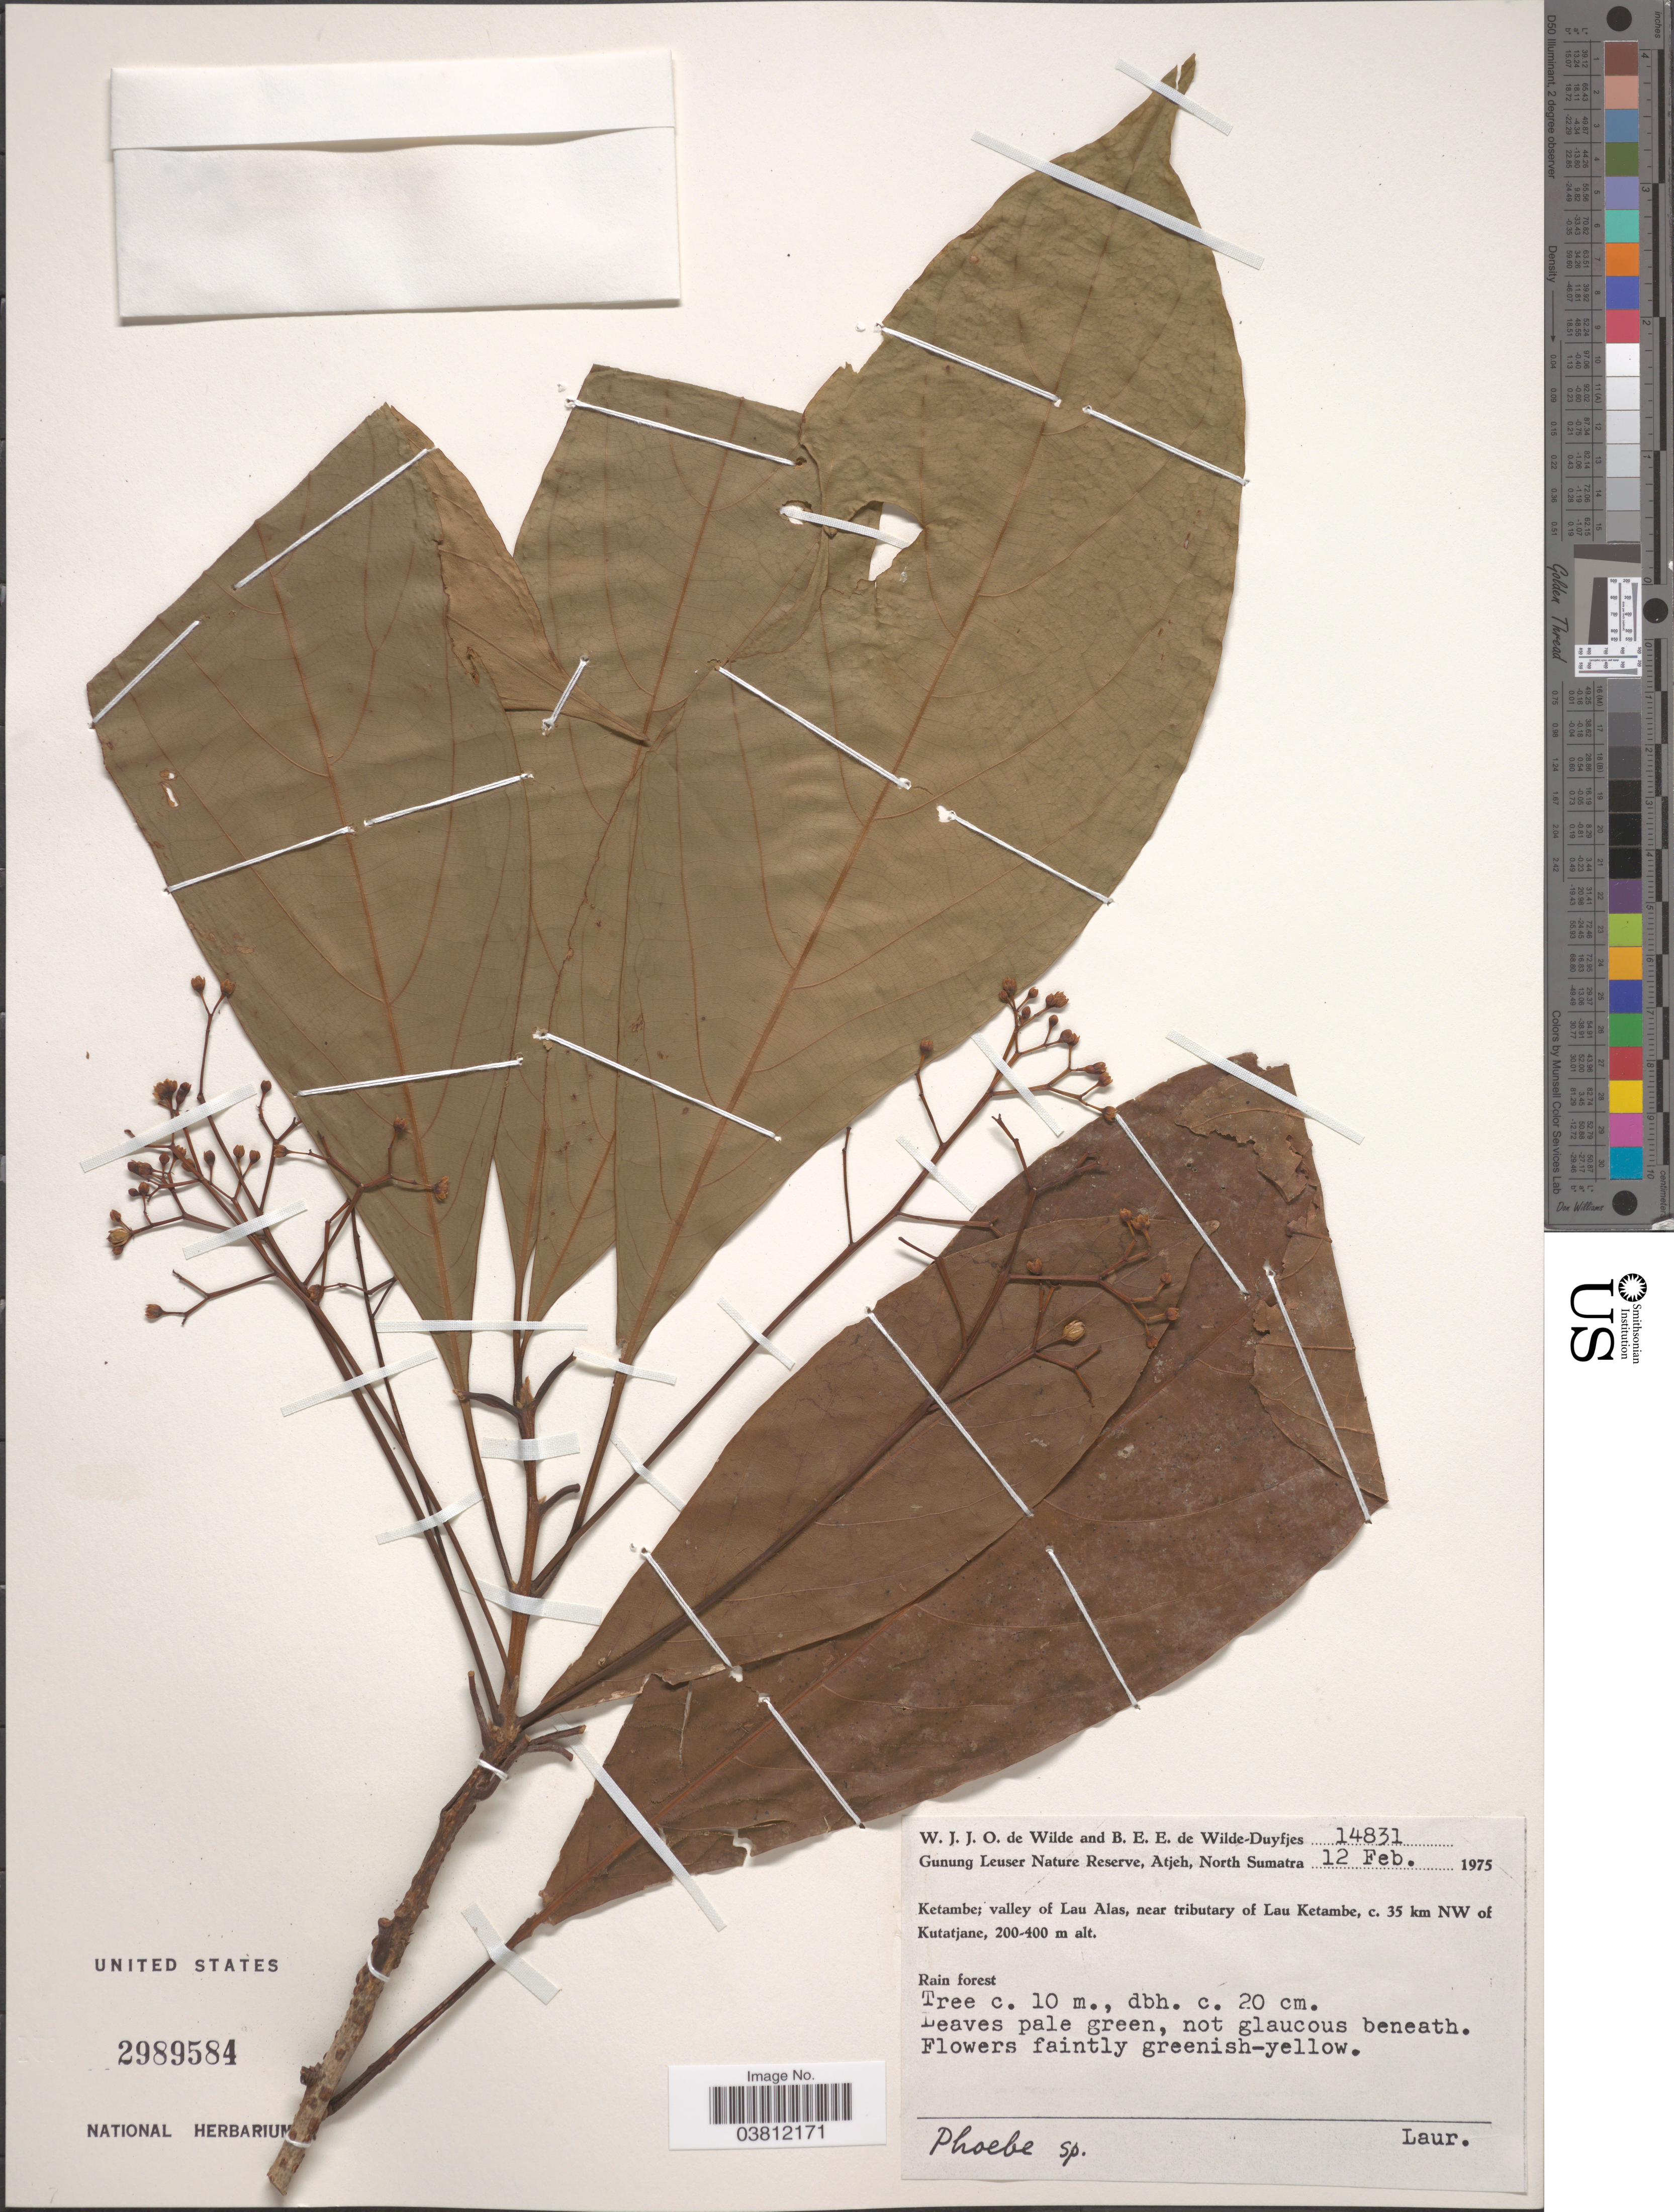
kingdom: Plantae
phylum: Tracheophyta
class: Magnoliopsida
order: Laurales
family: Lauraceae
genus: Phoebe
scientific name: Phoebe sp.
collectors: W. J. de Wilde & B. E. de Wilde-Duyfjes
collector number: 14831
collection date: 1975-02-12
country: Indonesia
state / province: Sumatra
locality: Gunung Leuser Nature Reserve, Atjeh, North Sumatra. Ketambe; valley of Lau Alas, near tributary of Lau Ketambe, c. 35 km NW of Kutatjane.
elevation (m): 200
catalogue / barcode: US 2989584